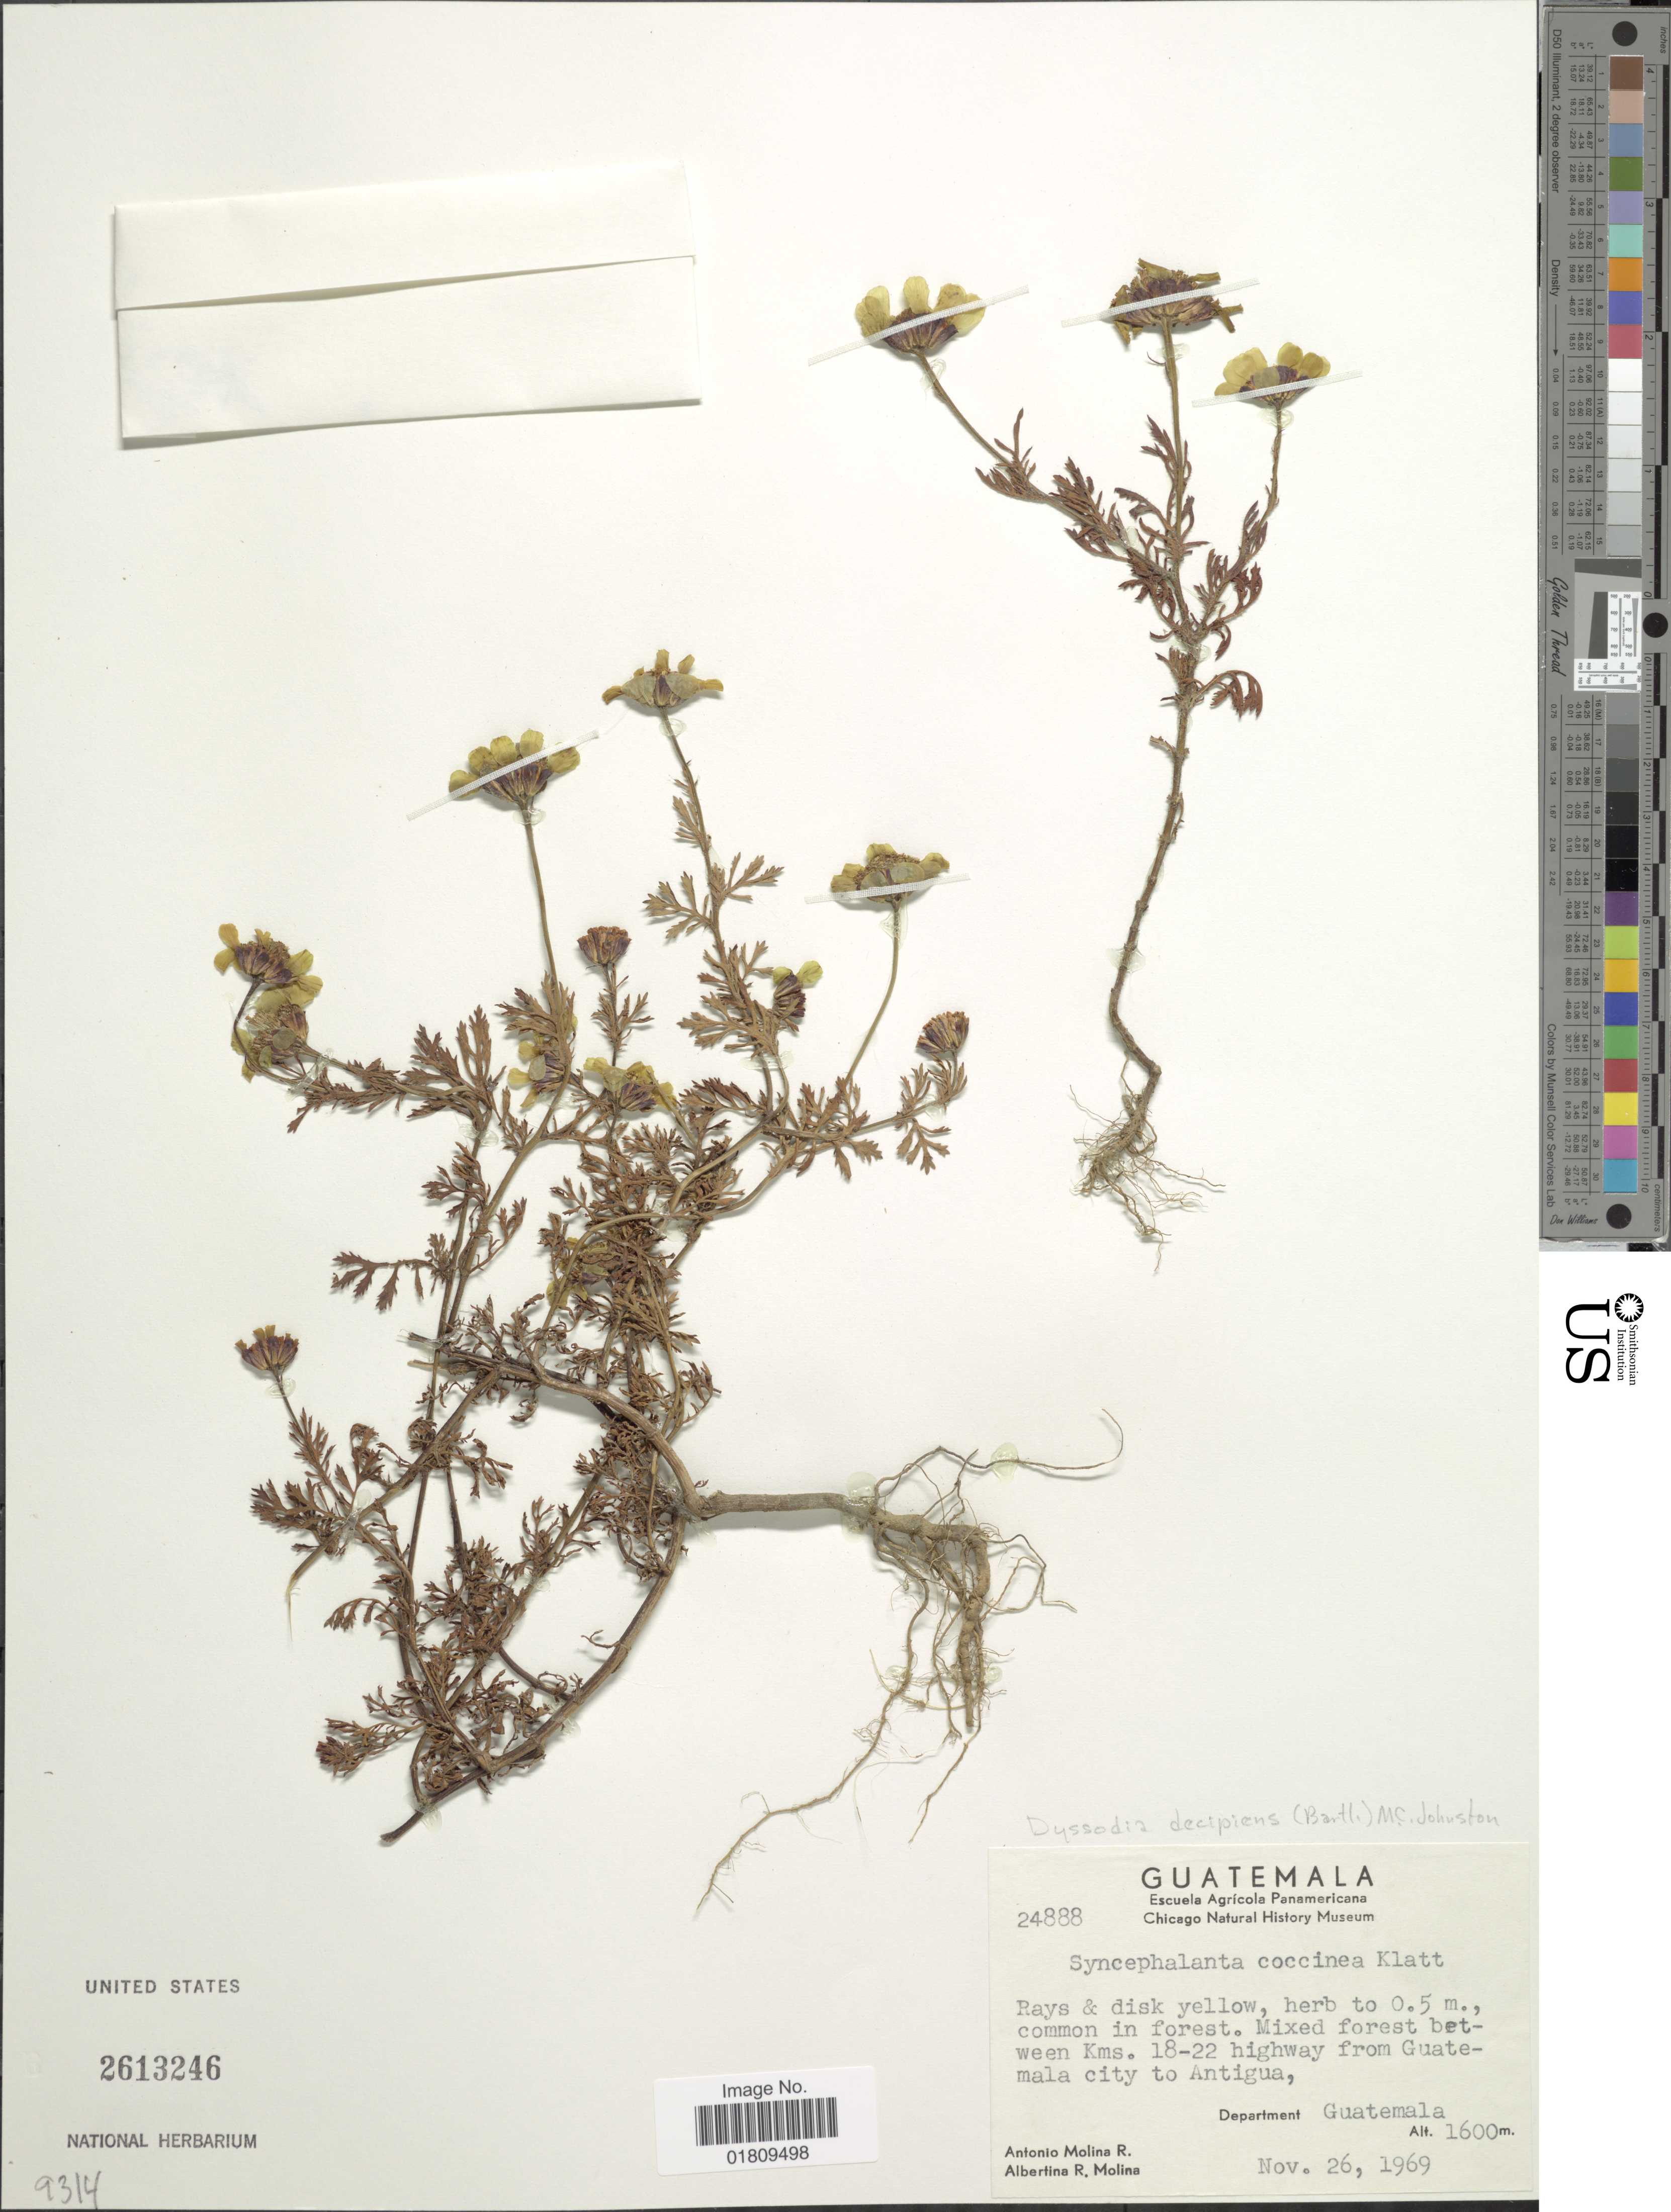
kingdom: Plantae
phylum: Tracheophyta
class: Magnoliopsida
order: Asterales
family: Asteraceae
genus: Dyssodia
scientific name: Dyssodia decipiens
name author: (Bartl.) M.C. Johnst. ex M.C. Johnst. & B.L. Turner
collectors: A. Molina R. & A. R. Molina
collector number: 24888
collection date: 1969-11-26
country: Guatemala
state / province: Guatemala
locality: Common in forest, mixed forest between Kms. 18-22 highway from Guatemala city to Antigua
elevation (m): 1600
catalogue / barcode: US 2613246